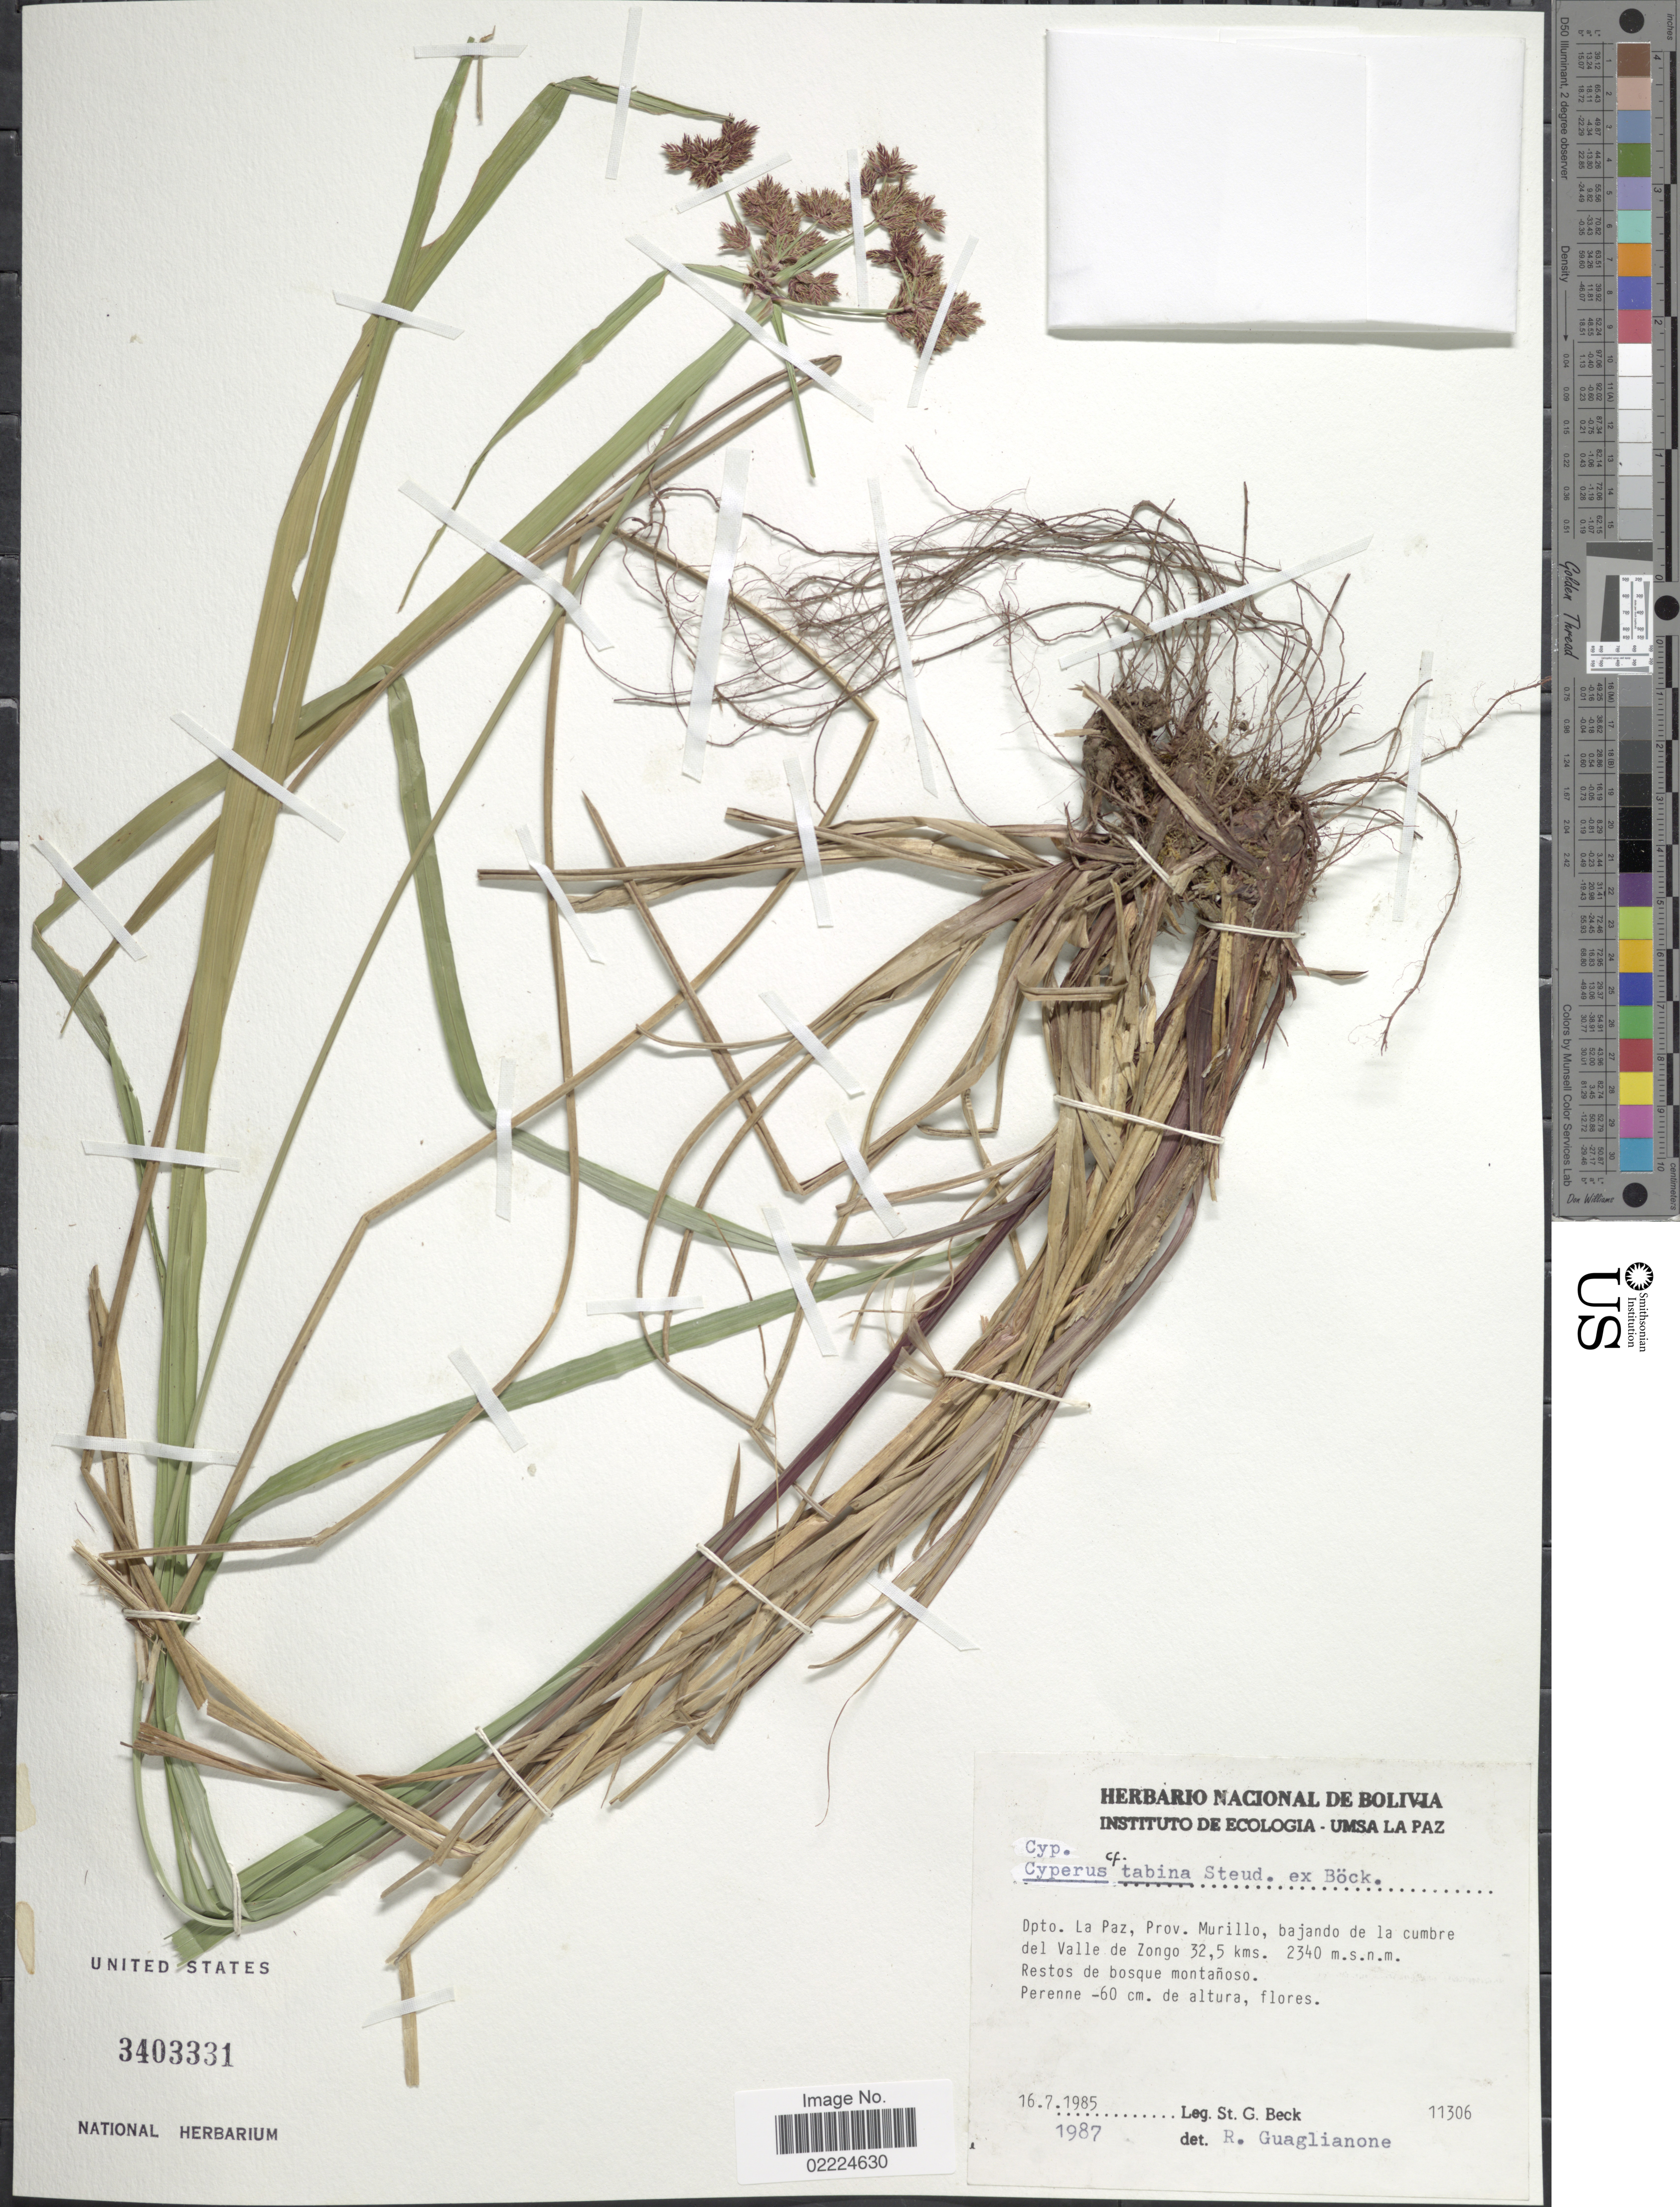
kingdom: Plantae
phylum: Tracheophyta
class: Liliopsida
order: Poales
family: Cyperaceae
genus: Cyperus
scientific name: Cyperus tabina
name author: Steud. ex Boeckeler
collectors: S. G. Beck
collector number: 11306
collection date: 1985-07-16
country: Bolivia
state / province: La Paz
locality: Dpto. La Paz, Prov. Murillo, bajando de la cumbre del Valle de Zongo 32.5 kms.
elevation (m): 2340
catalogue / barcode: US 3403331